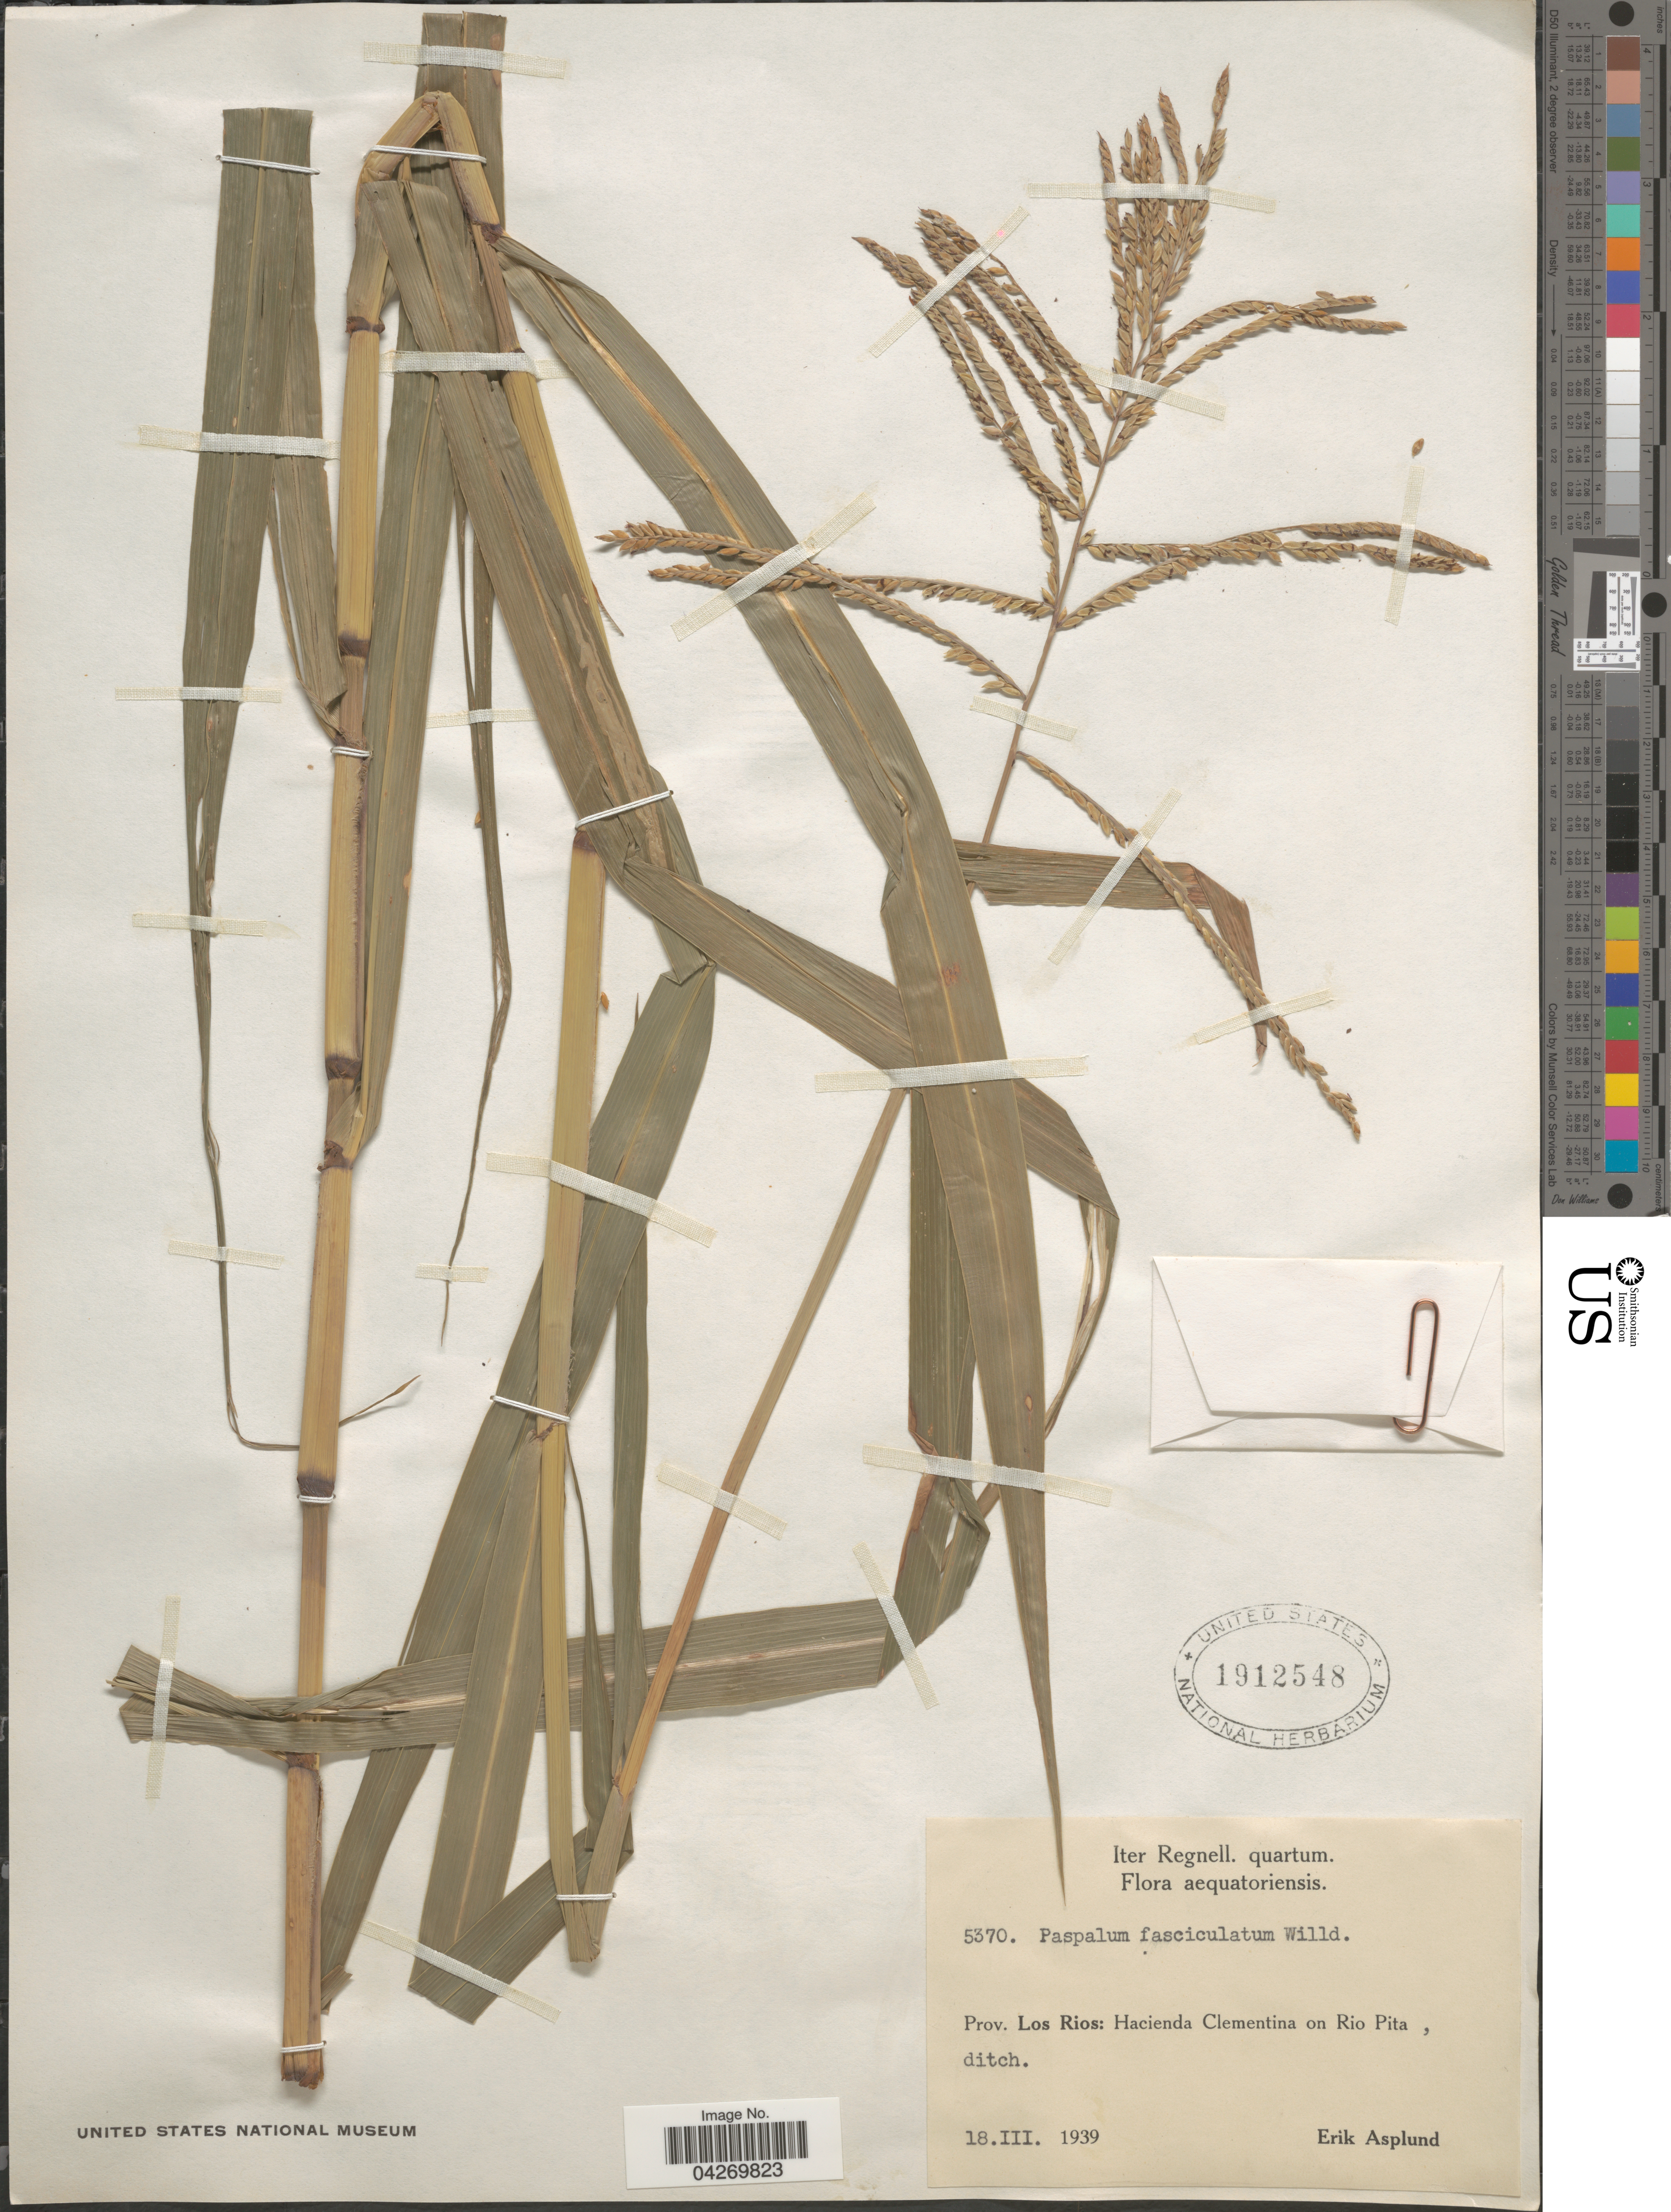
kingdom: Plantae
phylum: Tracheophyta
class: Liliopsida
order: Poales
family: Poaceae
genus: Paspalum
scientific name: Paspalum falcatum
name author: Nees ex Steud.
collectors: E. Asplund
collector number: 5370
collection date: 1939-03-18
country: Ecuador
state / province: Los Ríos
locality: Iter Regnell. quartum. Prov. Los Rios: Hacienda Clementina on Rio Pita.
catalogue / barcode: US 1912548